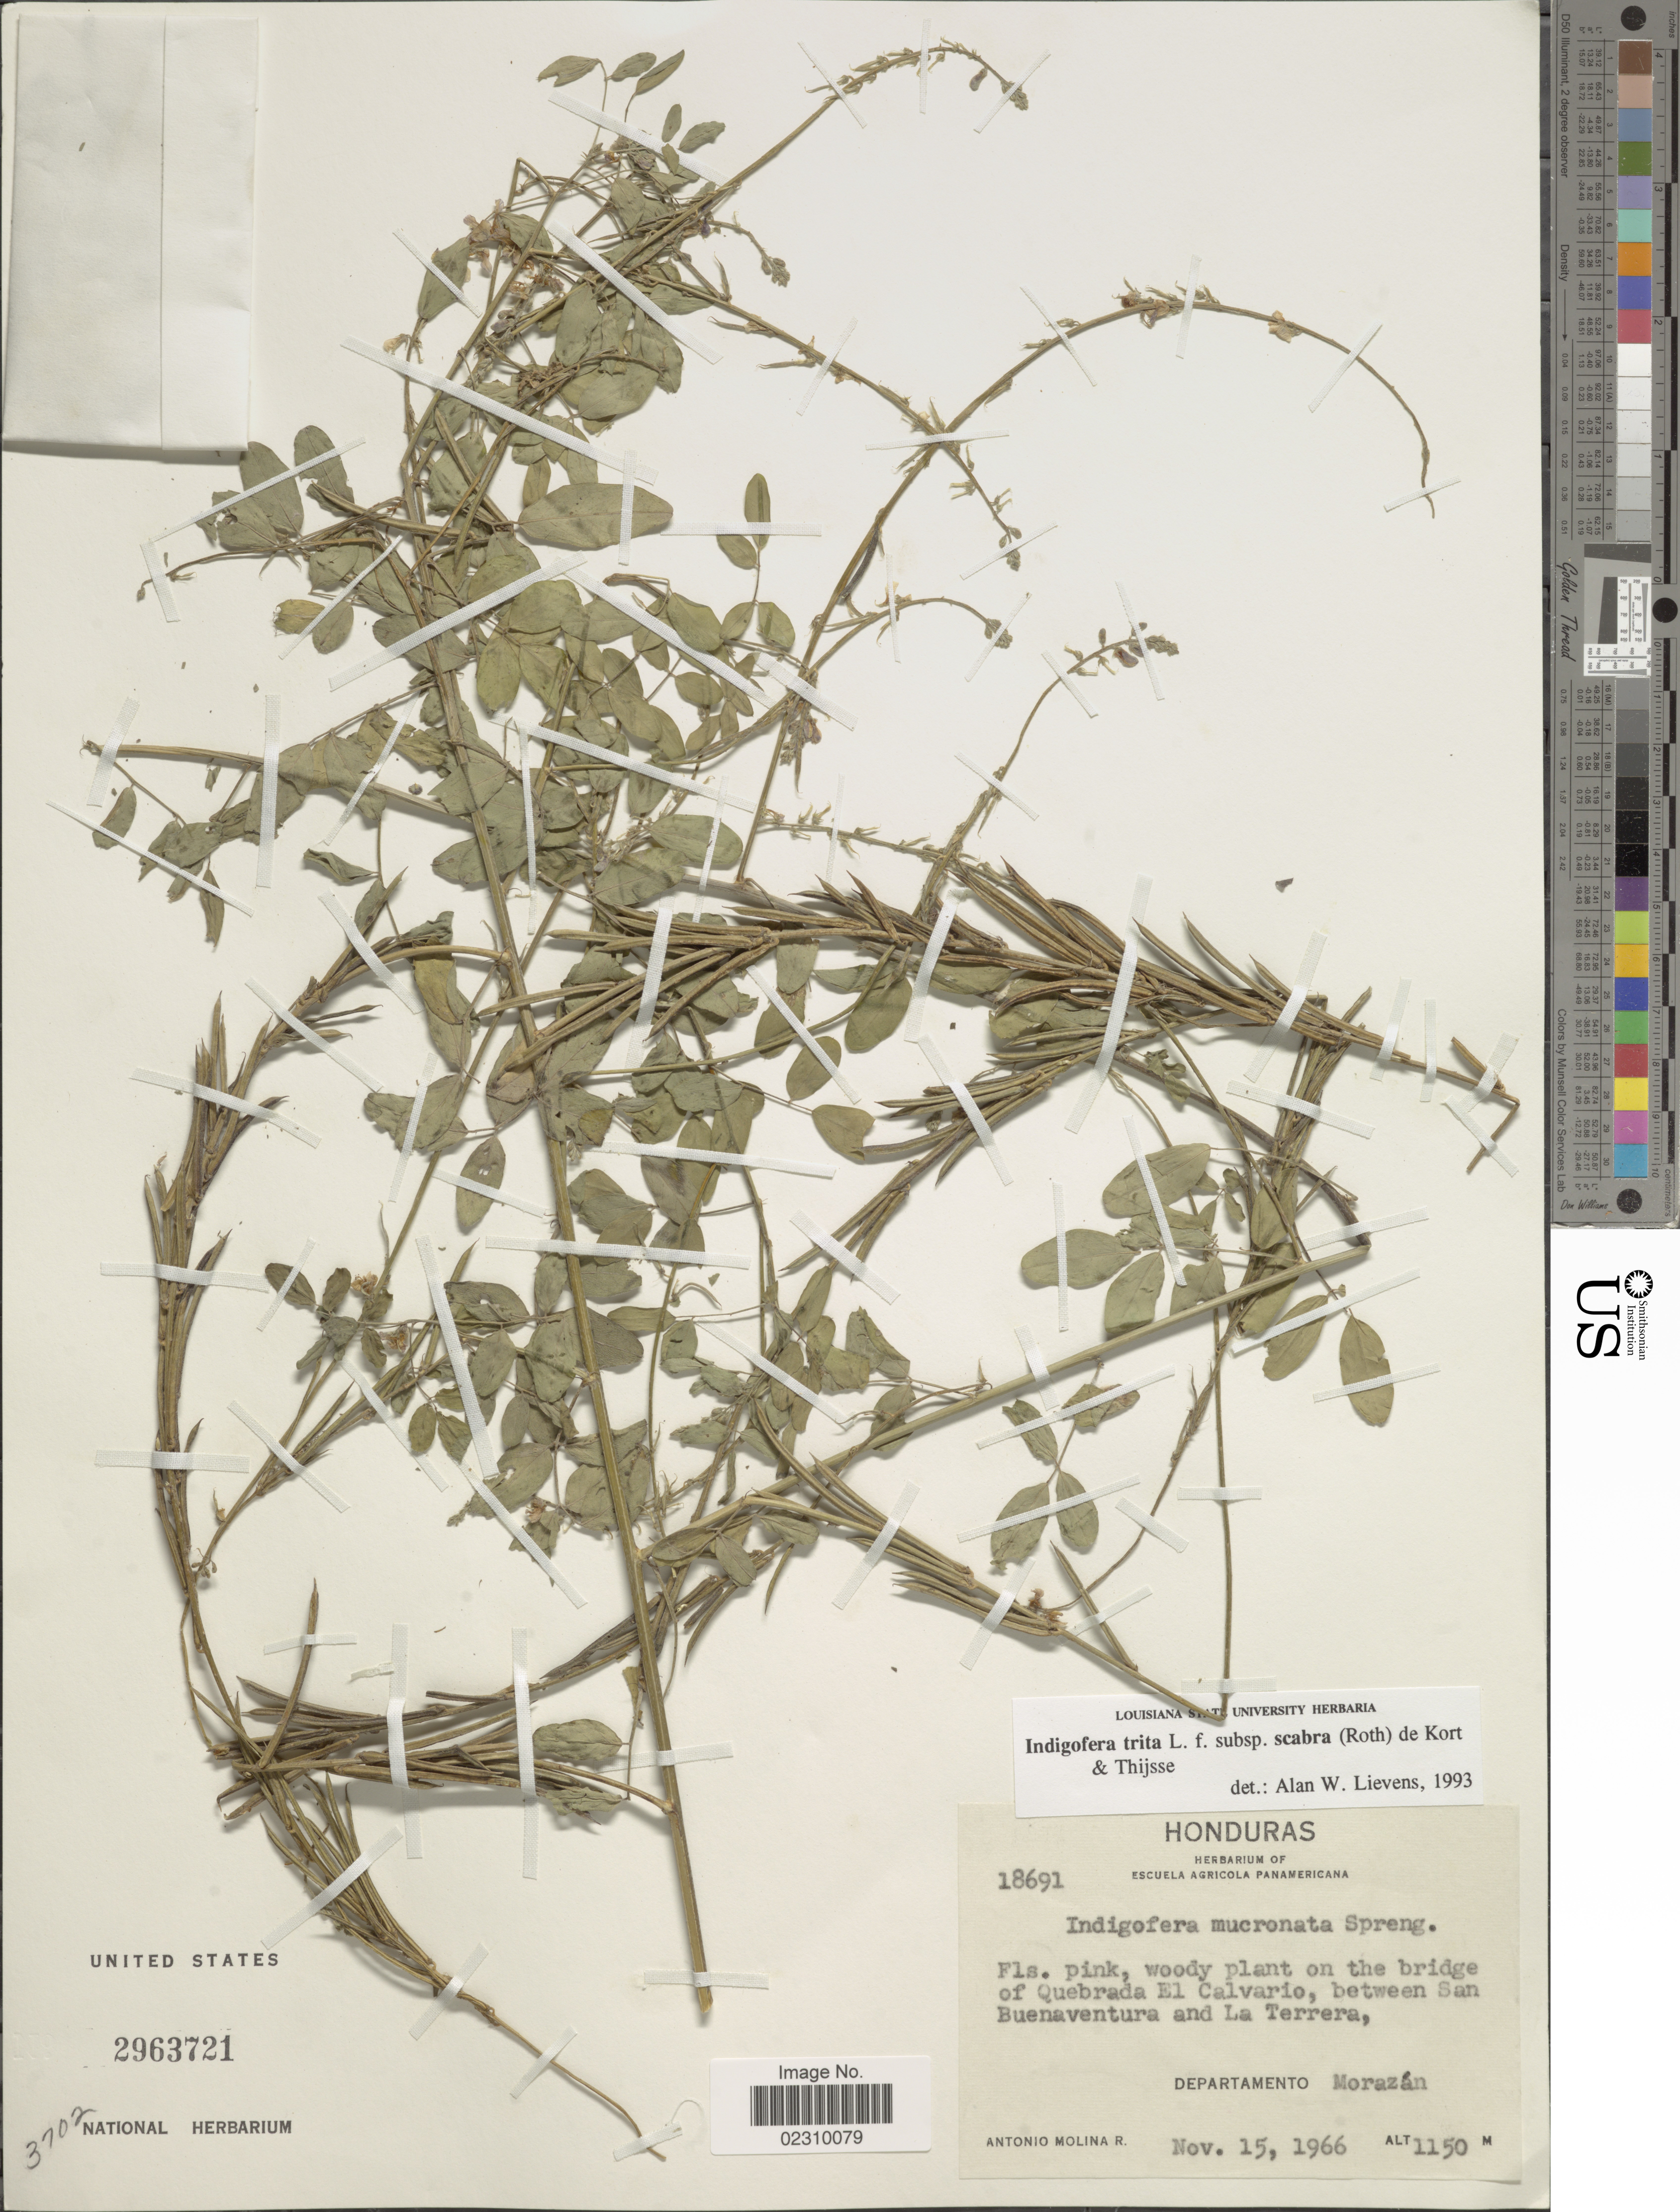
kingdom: Plantae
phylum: Tracheophyta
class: Magnoliopsida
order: Fabales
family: Fabaceae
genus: Indigofera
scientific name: Indigofera trita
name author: L. f.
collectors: A. Molina R.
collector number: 18691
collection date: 1966-11-15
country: Honduras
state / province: Fco. Morazán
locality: Woody plant of the bridge of Quebrada El Calvario, between San Buenaventura and La Terrera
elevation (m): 1150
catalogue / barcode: US 2963721